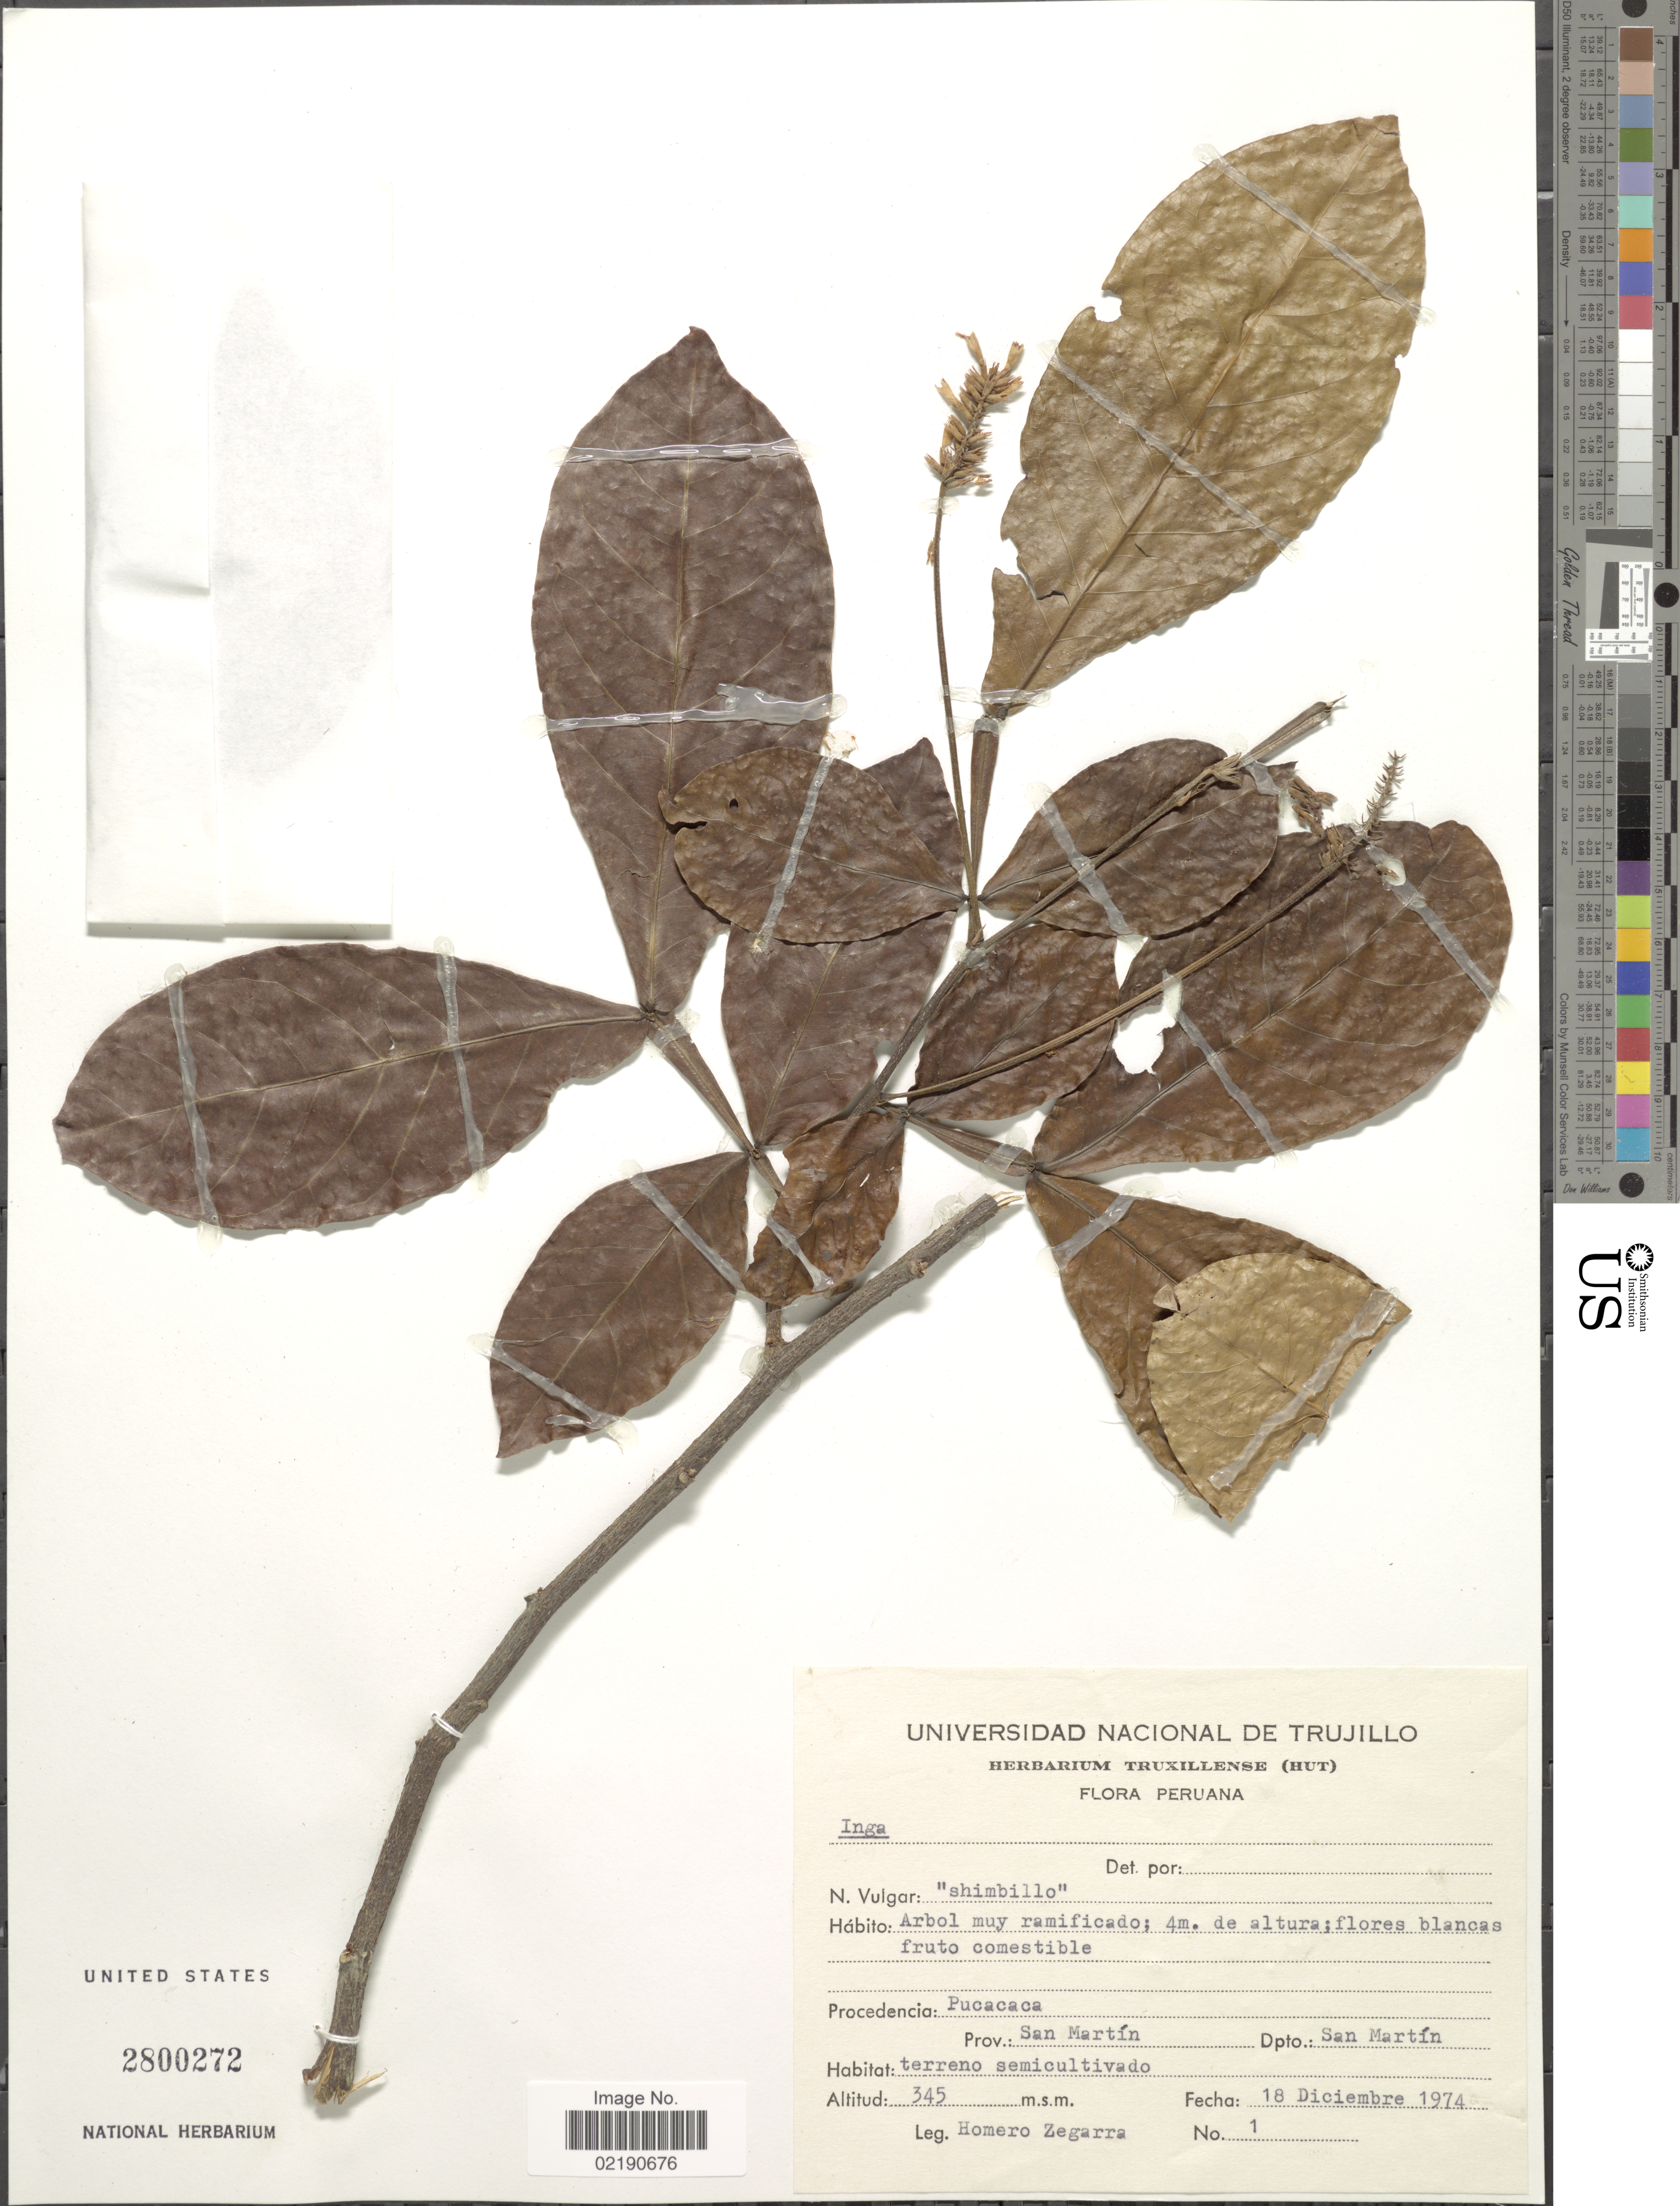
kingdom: Plantae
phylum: Tracheophyta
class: Magnoliopsida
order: Fabales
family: Fabaceae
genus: Inga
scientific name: Inga sp.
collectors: H. Zegarra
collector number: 1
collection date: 1974-12-18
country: Peru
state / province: San Martín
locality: Pucacaca, Prov. San Martin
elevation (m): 345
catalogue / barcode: US 2800272